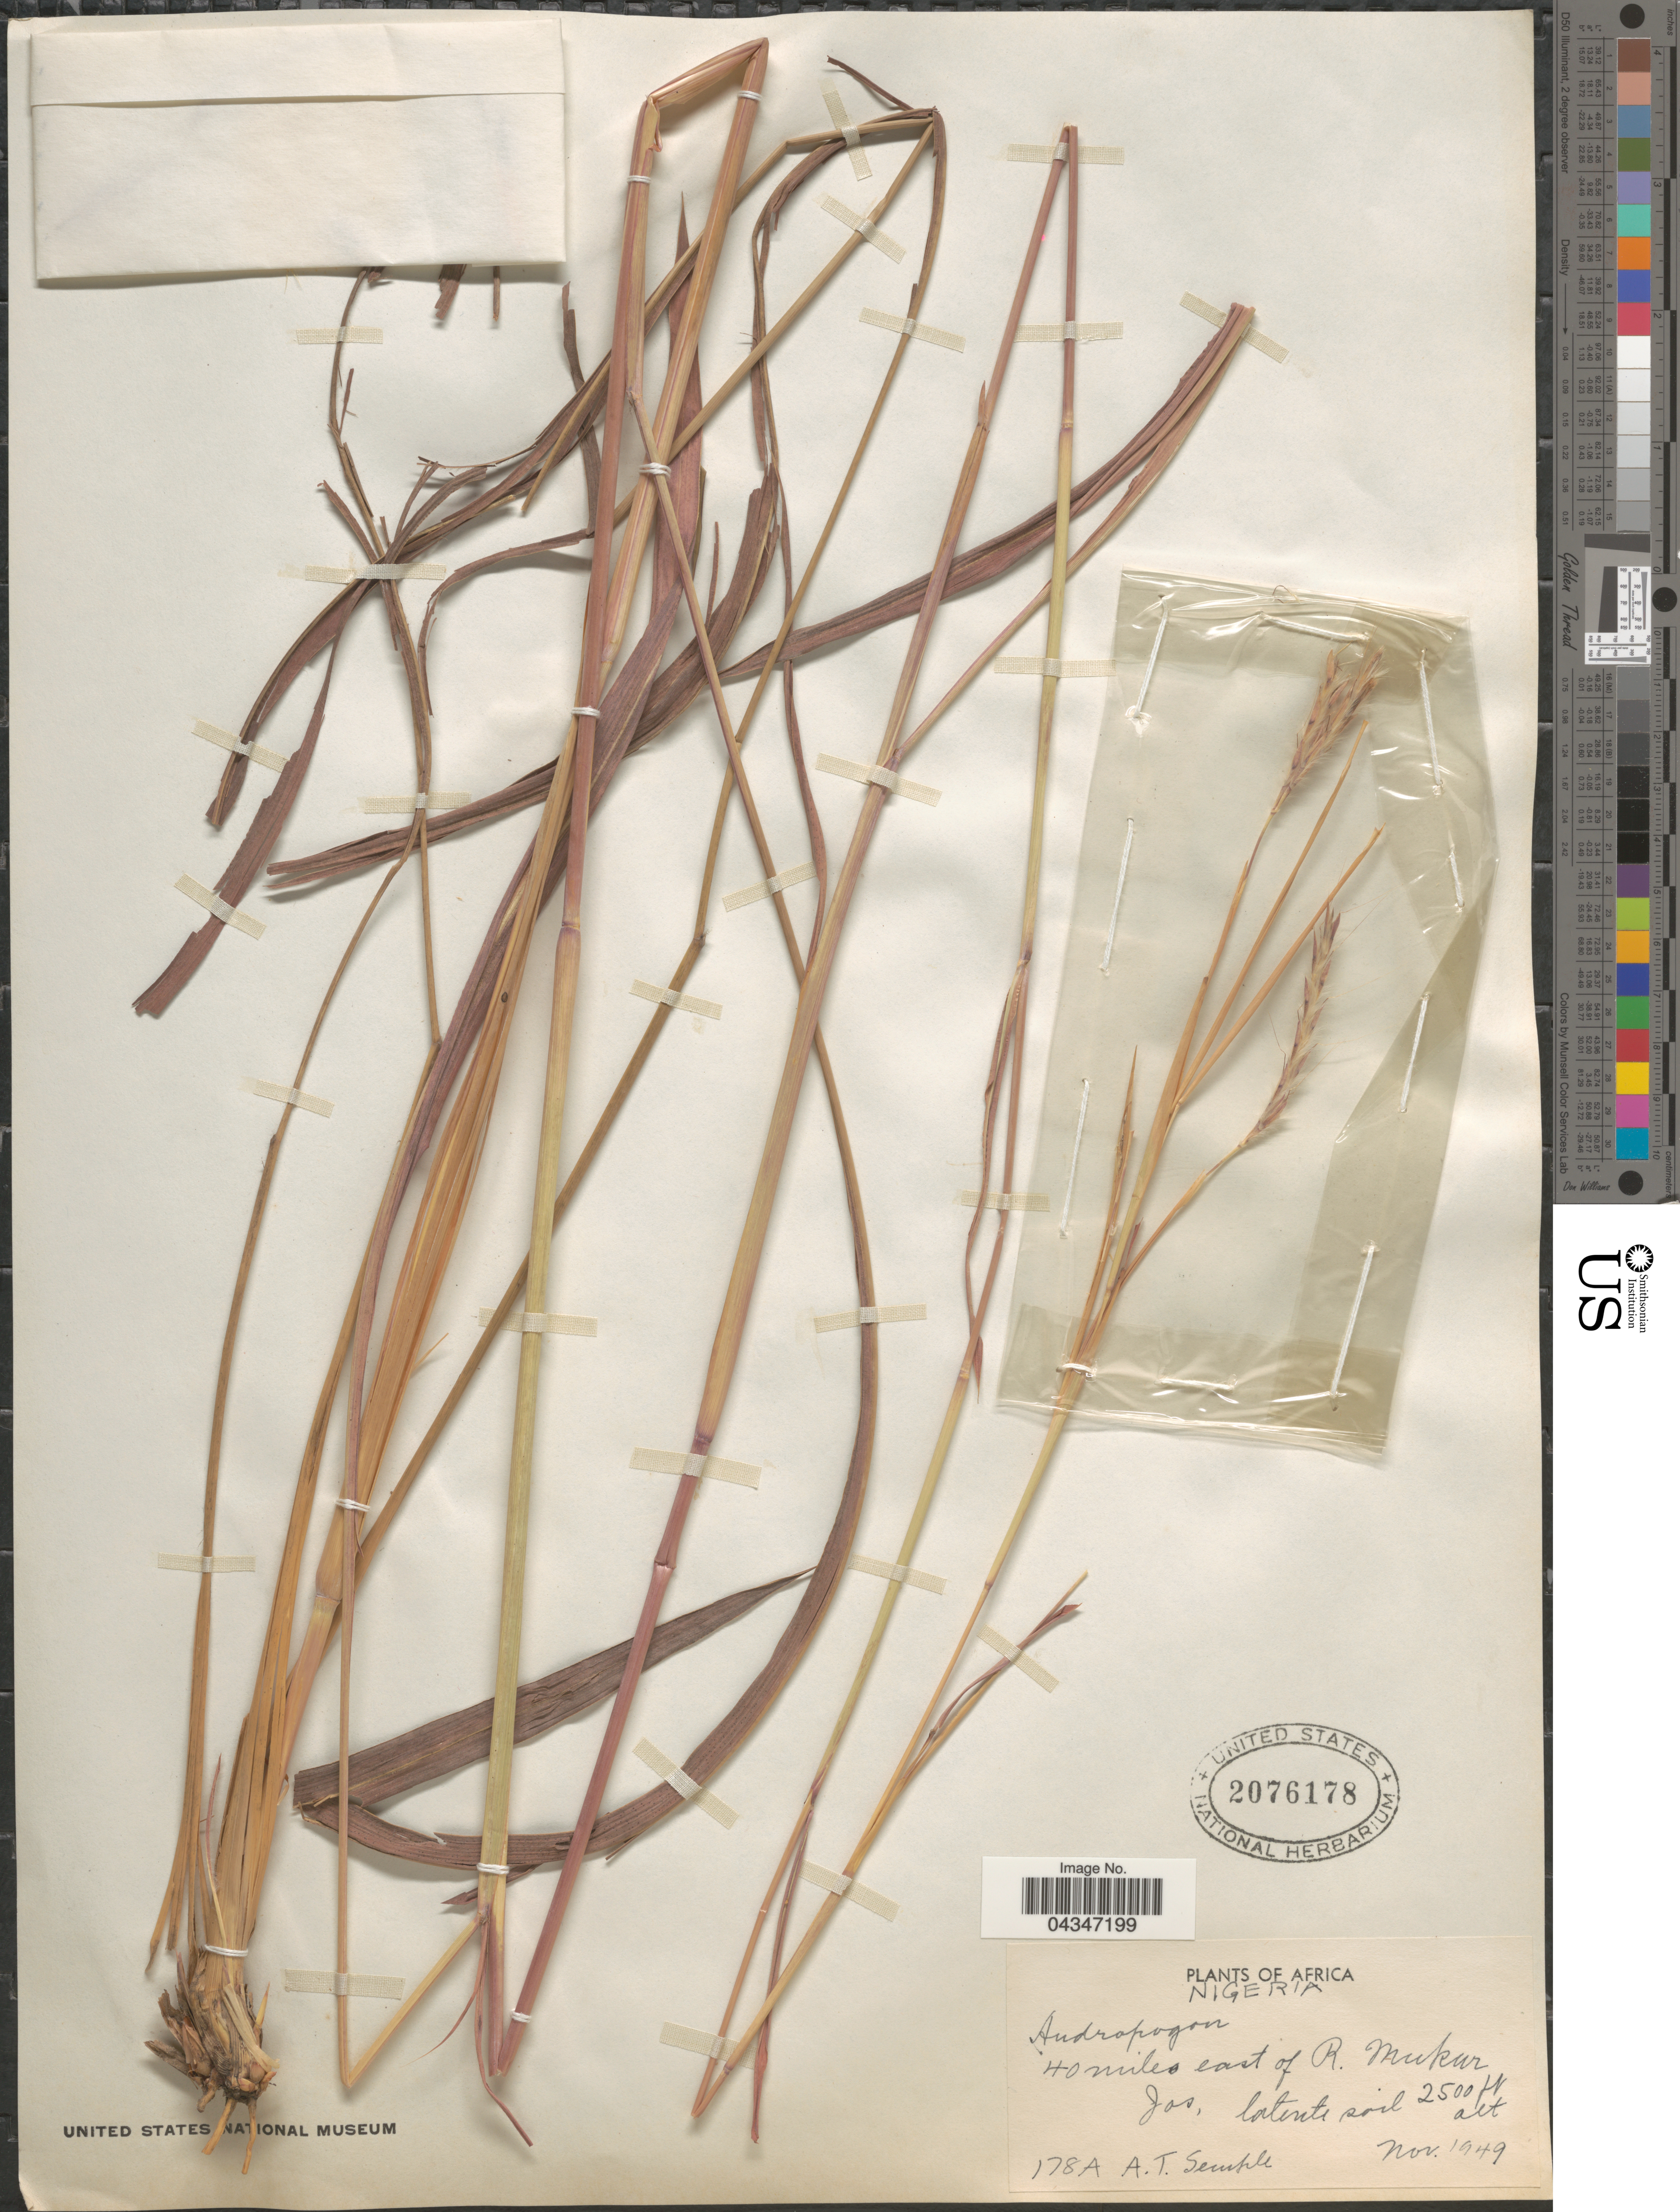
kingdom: Plantae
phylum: Tracheophyta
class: Liliopsida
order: Poales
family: Poaceae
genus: Andropogon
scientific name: Andropogon gayanus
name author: Kunth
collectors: A. Semple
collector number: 178A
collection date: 1949-11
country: Nigeria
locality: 40 miles east of R. Mukur Jos.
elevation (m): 762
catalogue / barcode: US 2076178